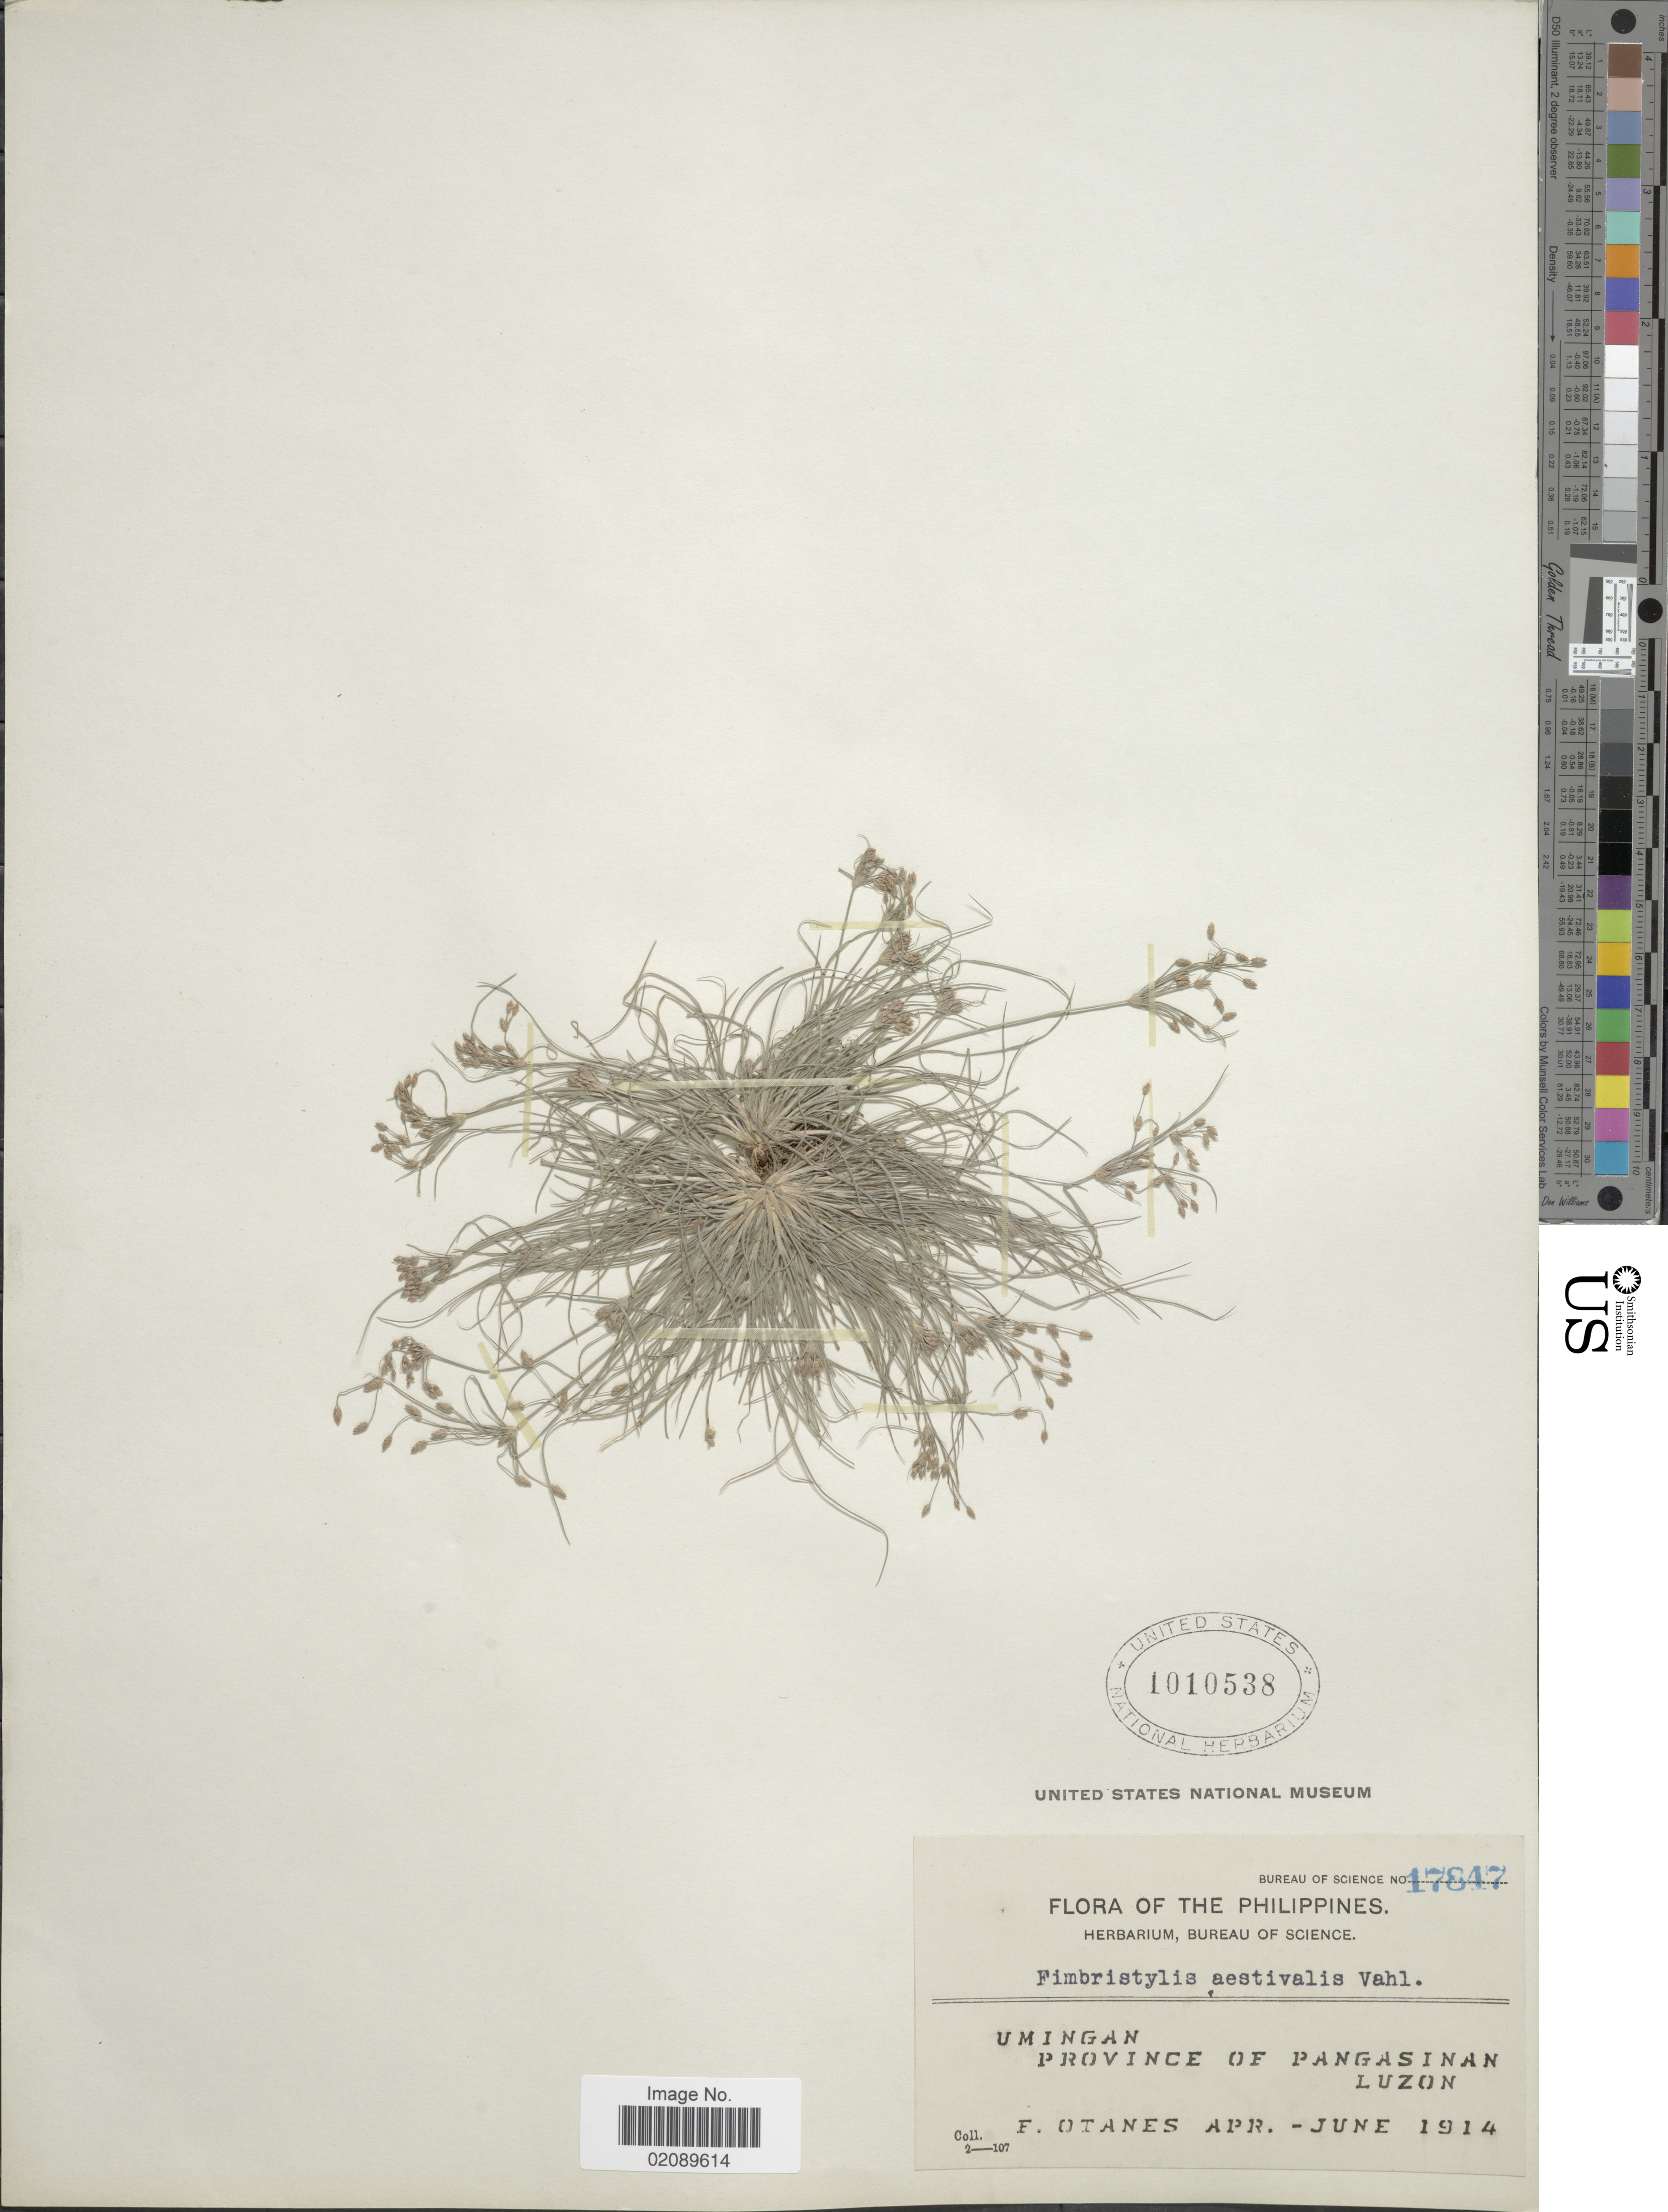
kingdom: Plantae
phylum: Tracheophyta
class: Liliopsida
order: Poales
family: Cyperaceae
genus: Fimbristylis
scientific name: Fimbristylis aestivalis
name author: (Retz.) Vahl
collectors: F. Q. Otanes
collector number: Bureau of Science 17847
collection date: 1914-04/1914-06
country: Philippines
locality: Umingan, Province of Pangasinan, Luzon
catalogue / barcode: US 1010538